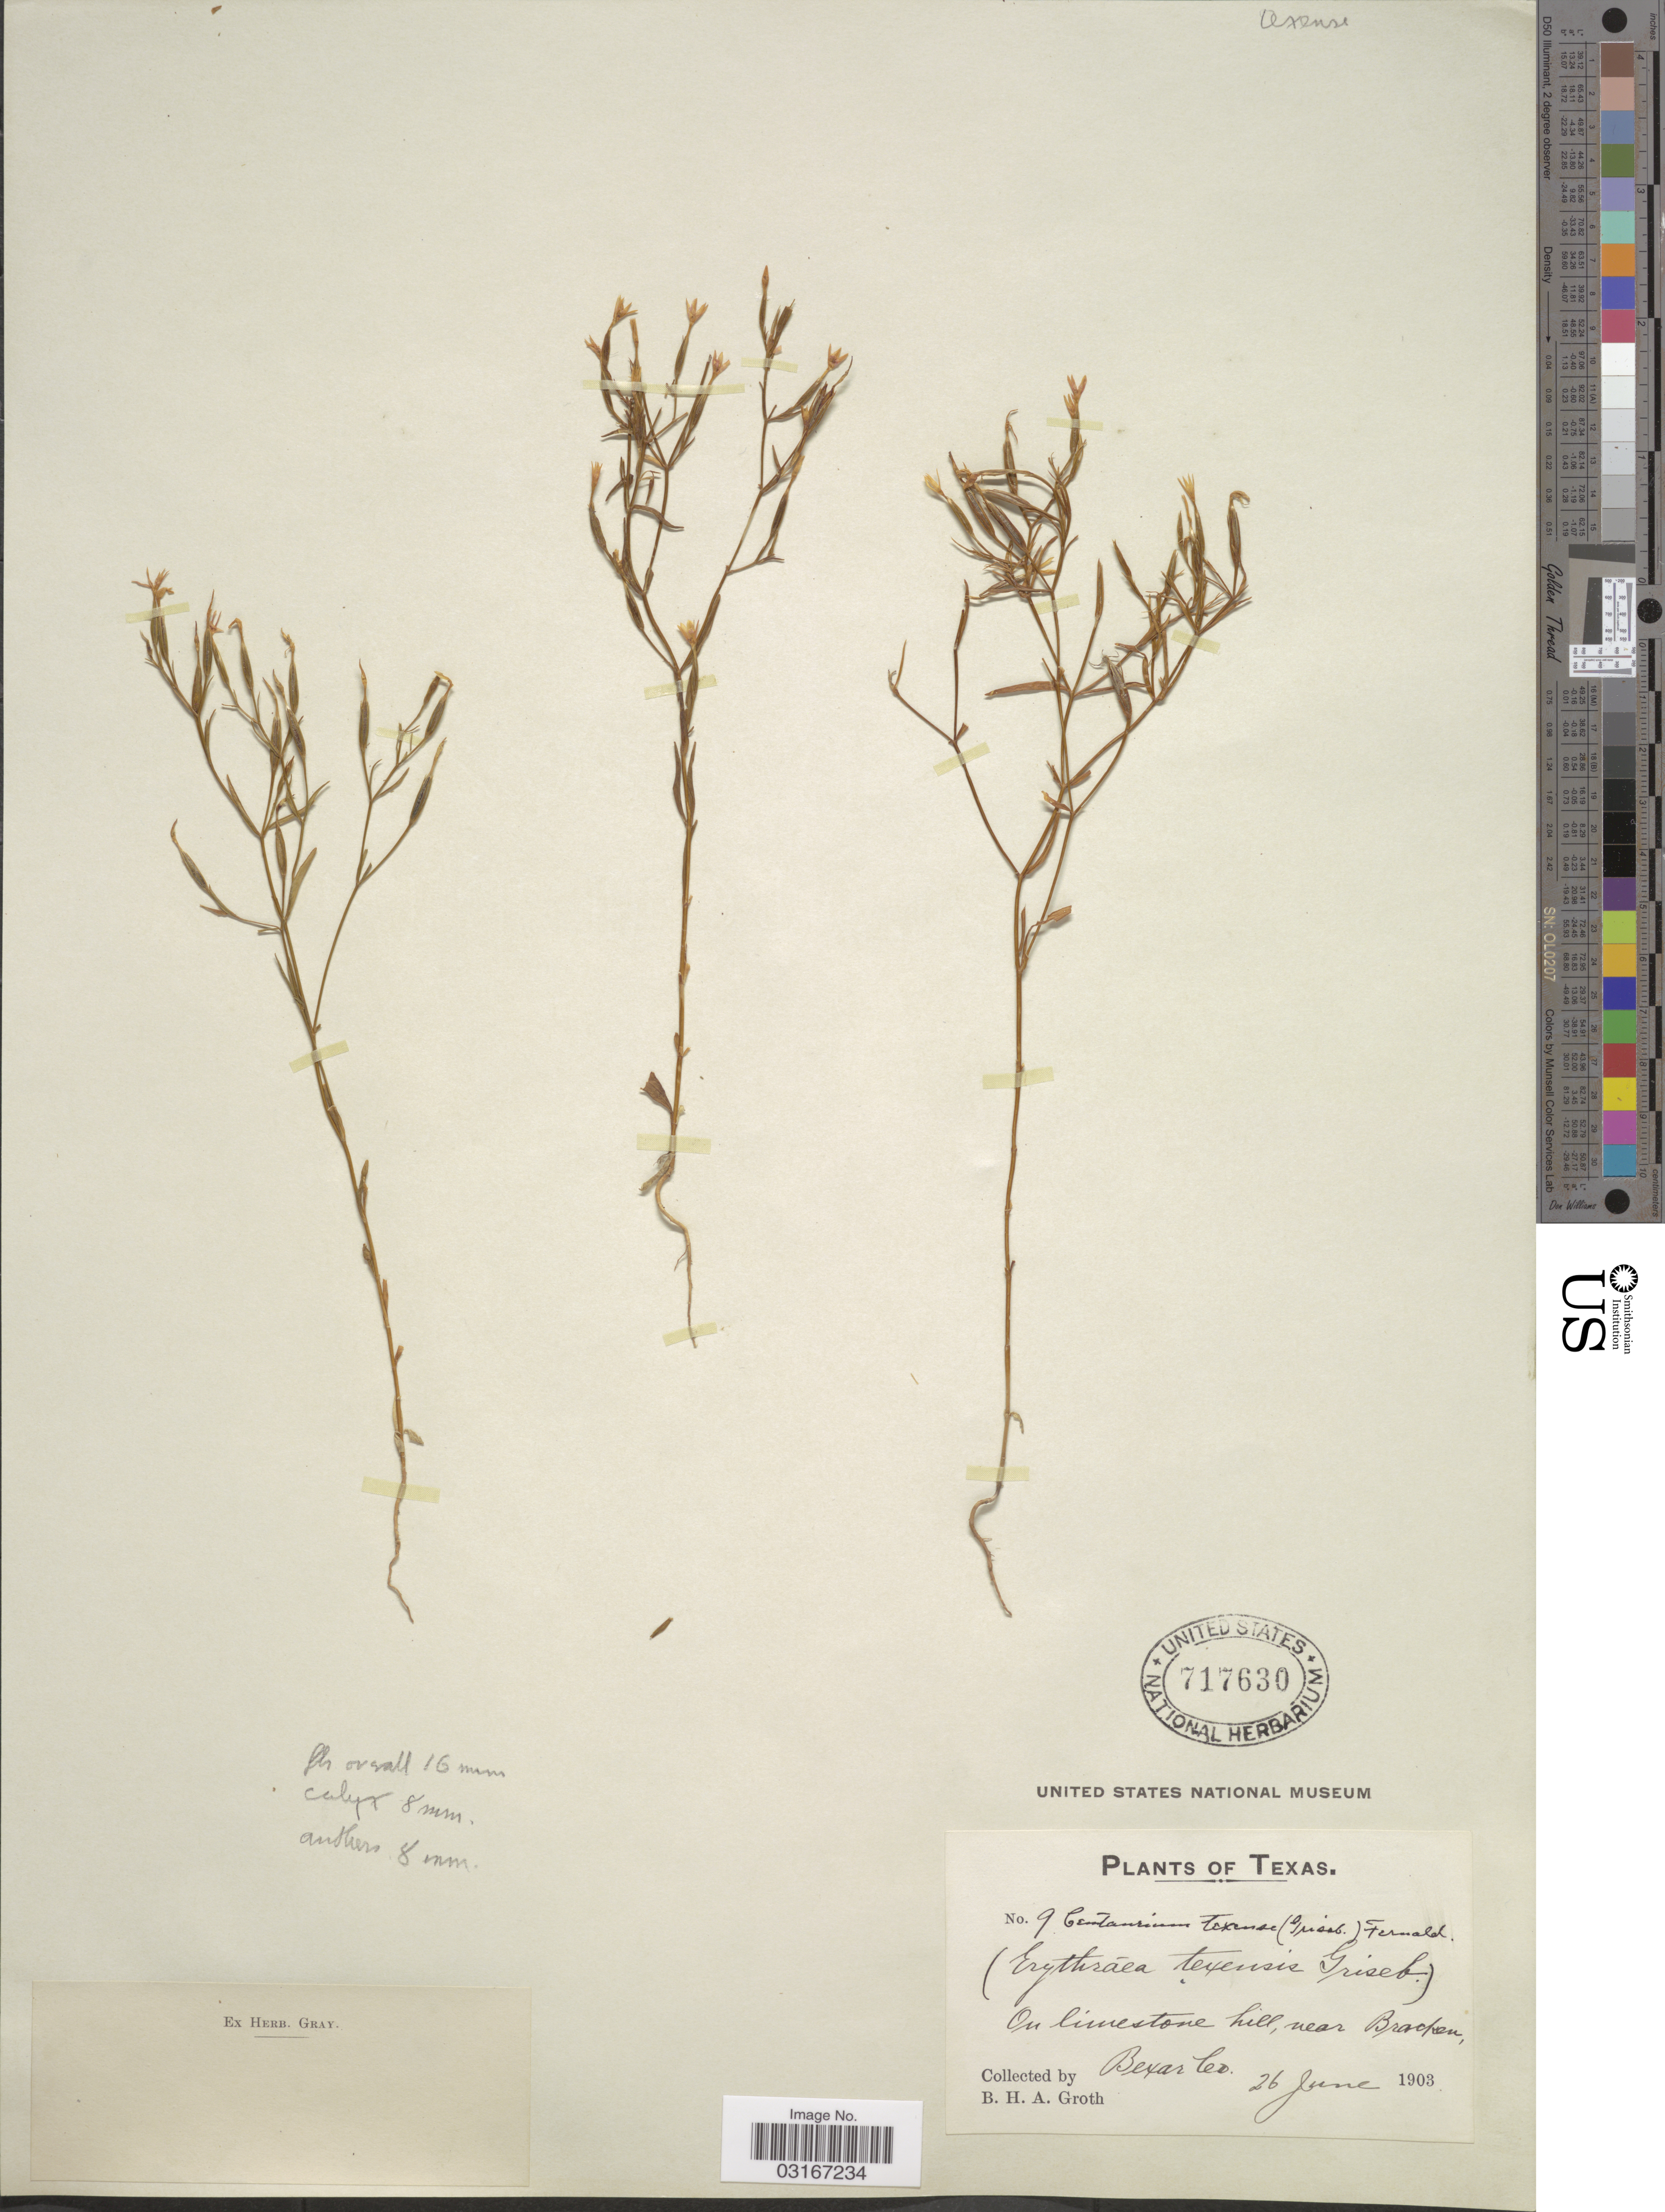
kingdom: Plantae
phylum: Tracheophyta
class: Magnoliopsida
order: Gentianales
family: Gentianaceae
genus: Centaurium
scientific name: Centaurium texense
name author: (Griseb.) Fernald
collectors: B. Groth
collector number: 9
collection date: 1903-06-26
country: United States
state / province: Texas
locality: On limestone hill, near Bracken, Bexar Co.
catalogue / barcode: US 717630